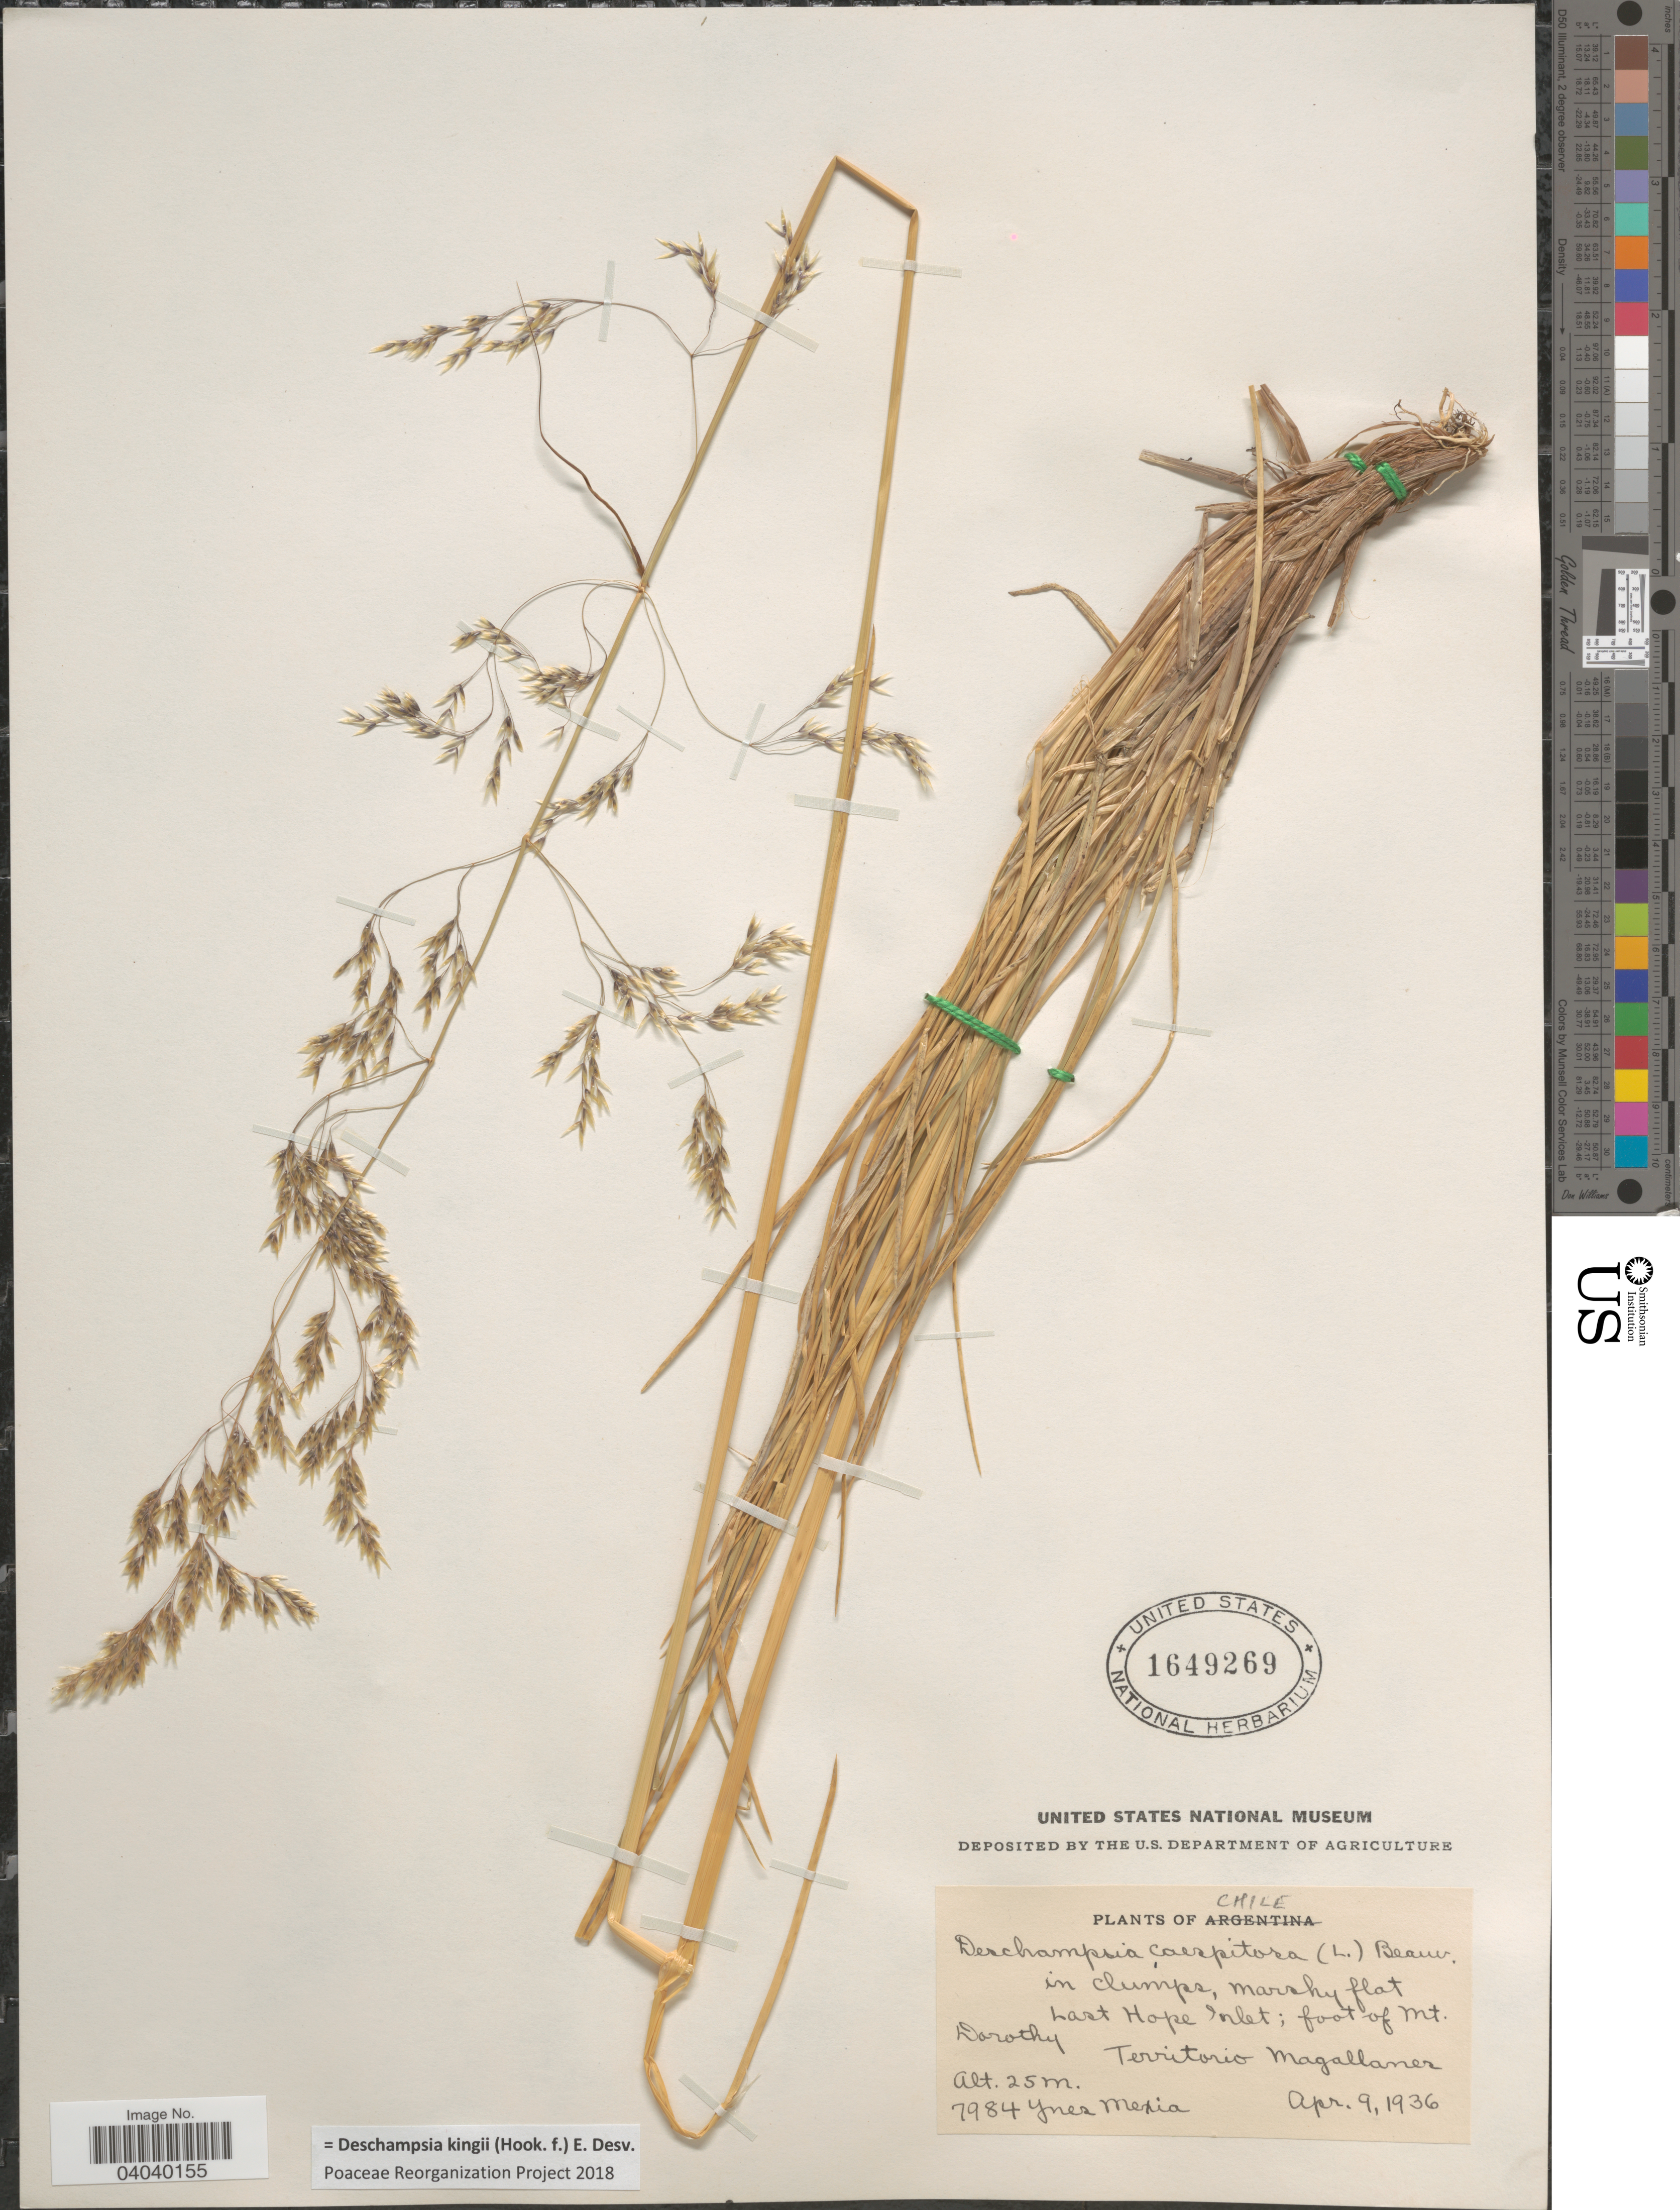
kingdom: Plantae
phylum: Tracheophyta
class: Liliopsida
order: Poales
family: Poaceae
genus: Deschampsia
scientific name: Deschampsia kingii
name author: (Hook. f.) É. Desv.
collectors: Y. Mexia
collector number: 7984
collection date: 1936-04-09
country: Chile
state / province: Magallanes y de la Antártica Chilena (XII)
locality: Last Hope Inlet, foot of Mt. Dorothy. Territorio Magallanes.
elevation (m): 25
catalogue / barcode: US 1649269